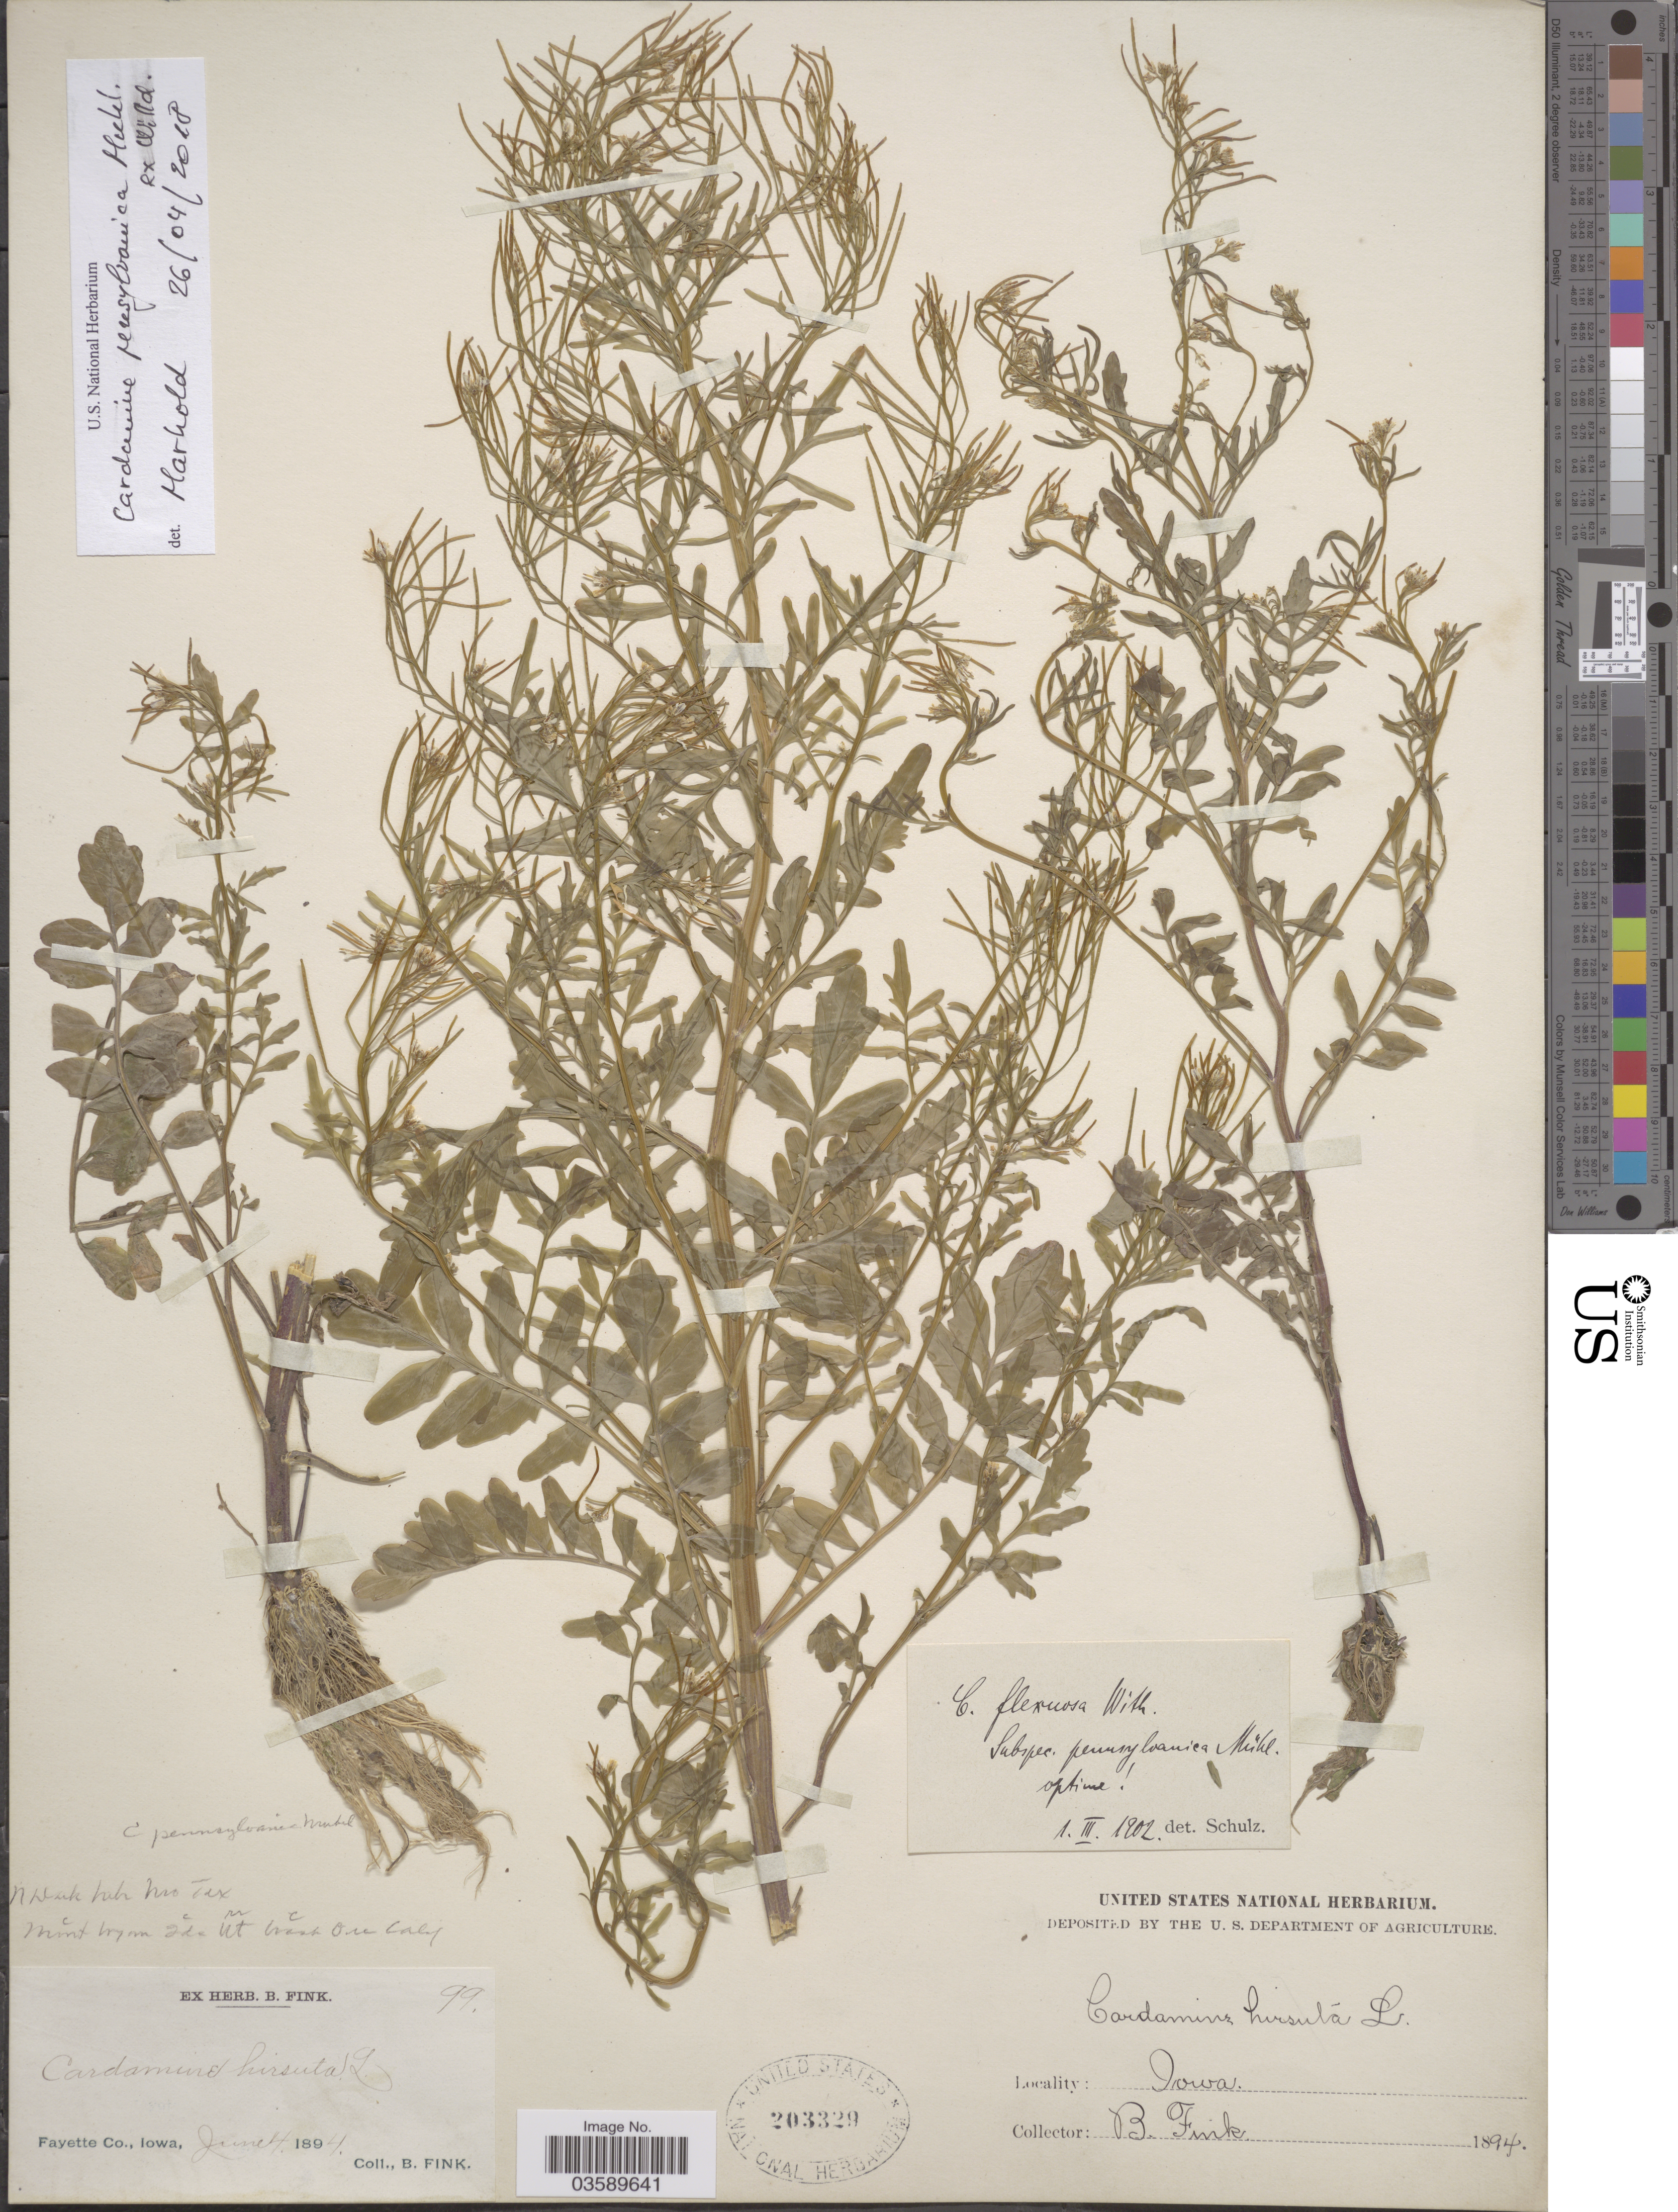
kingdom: Plantae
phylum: Tracheophyta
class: Magnoliopsida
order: Brassicales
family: Brassicaceae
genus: Cardamine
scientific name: Cardamine pensylvanica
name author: Muhl. ex Willd.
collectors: B. Fink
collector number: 99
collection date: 1894-06-04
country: United States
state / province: Iowa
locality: Fayette Co.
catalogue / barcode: US 203329